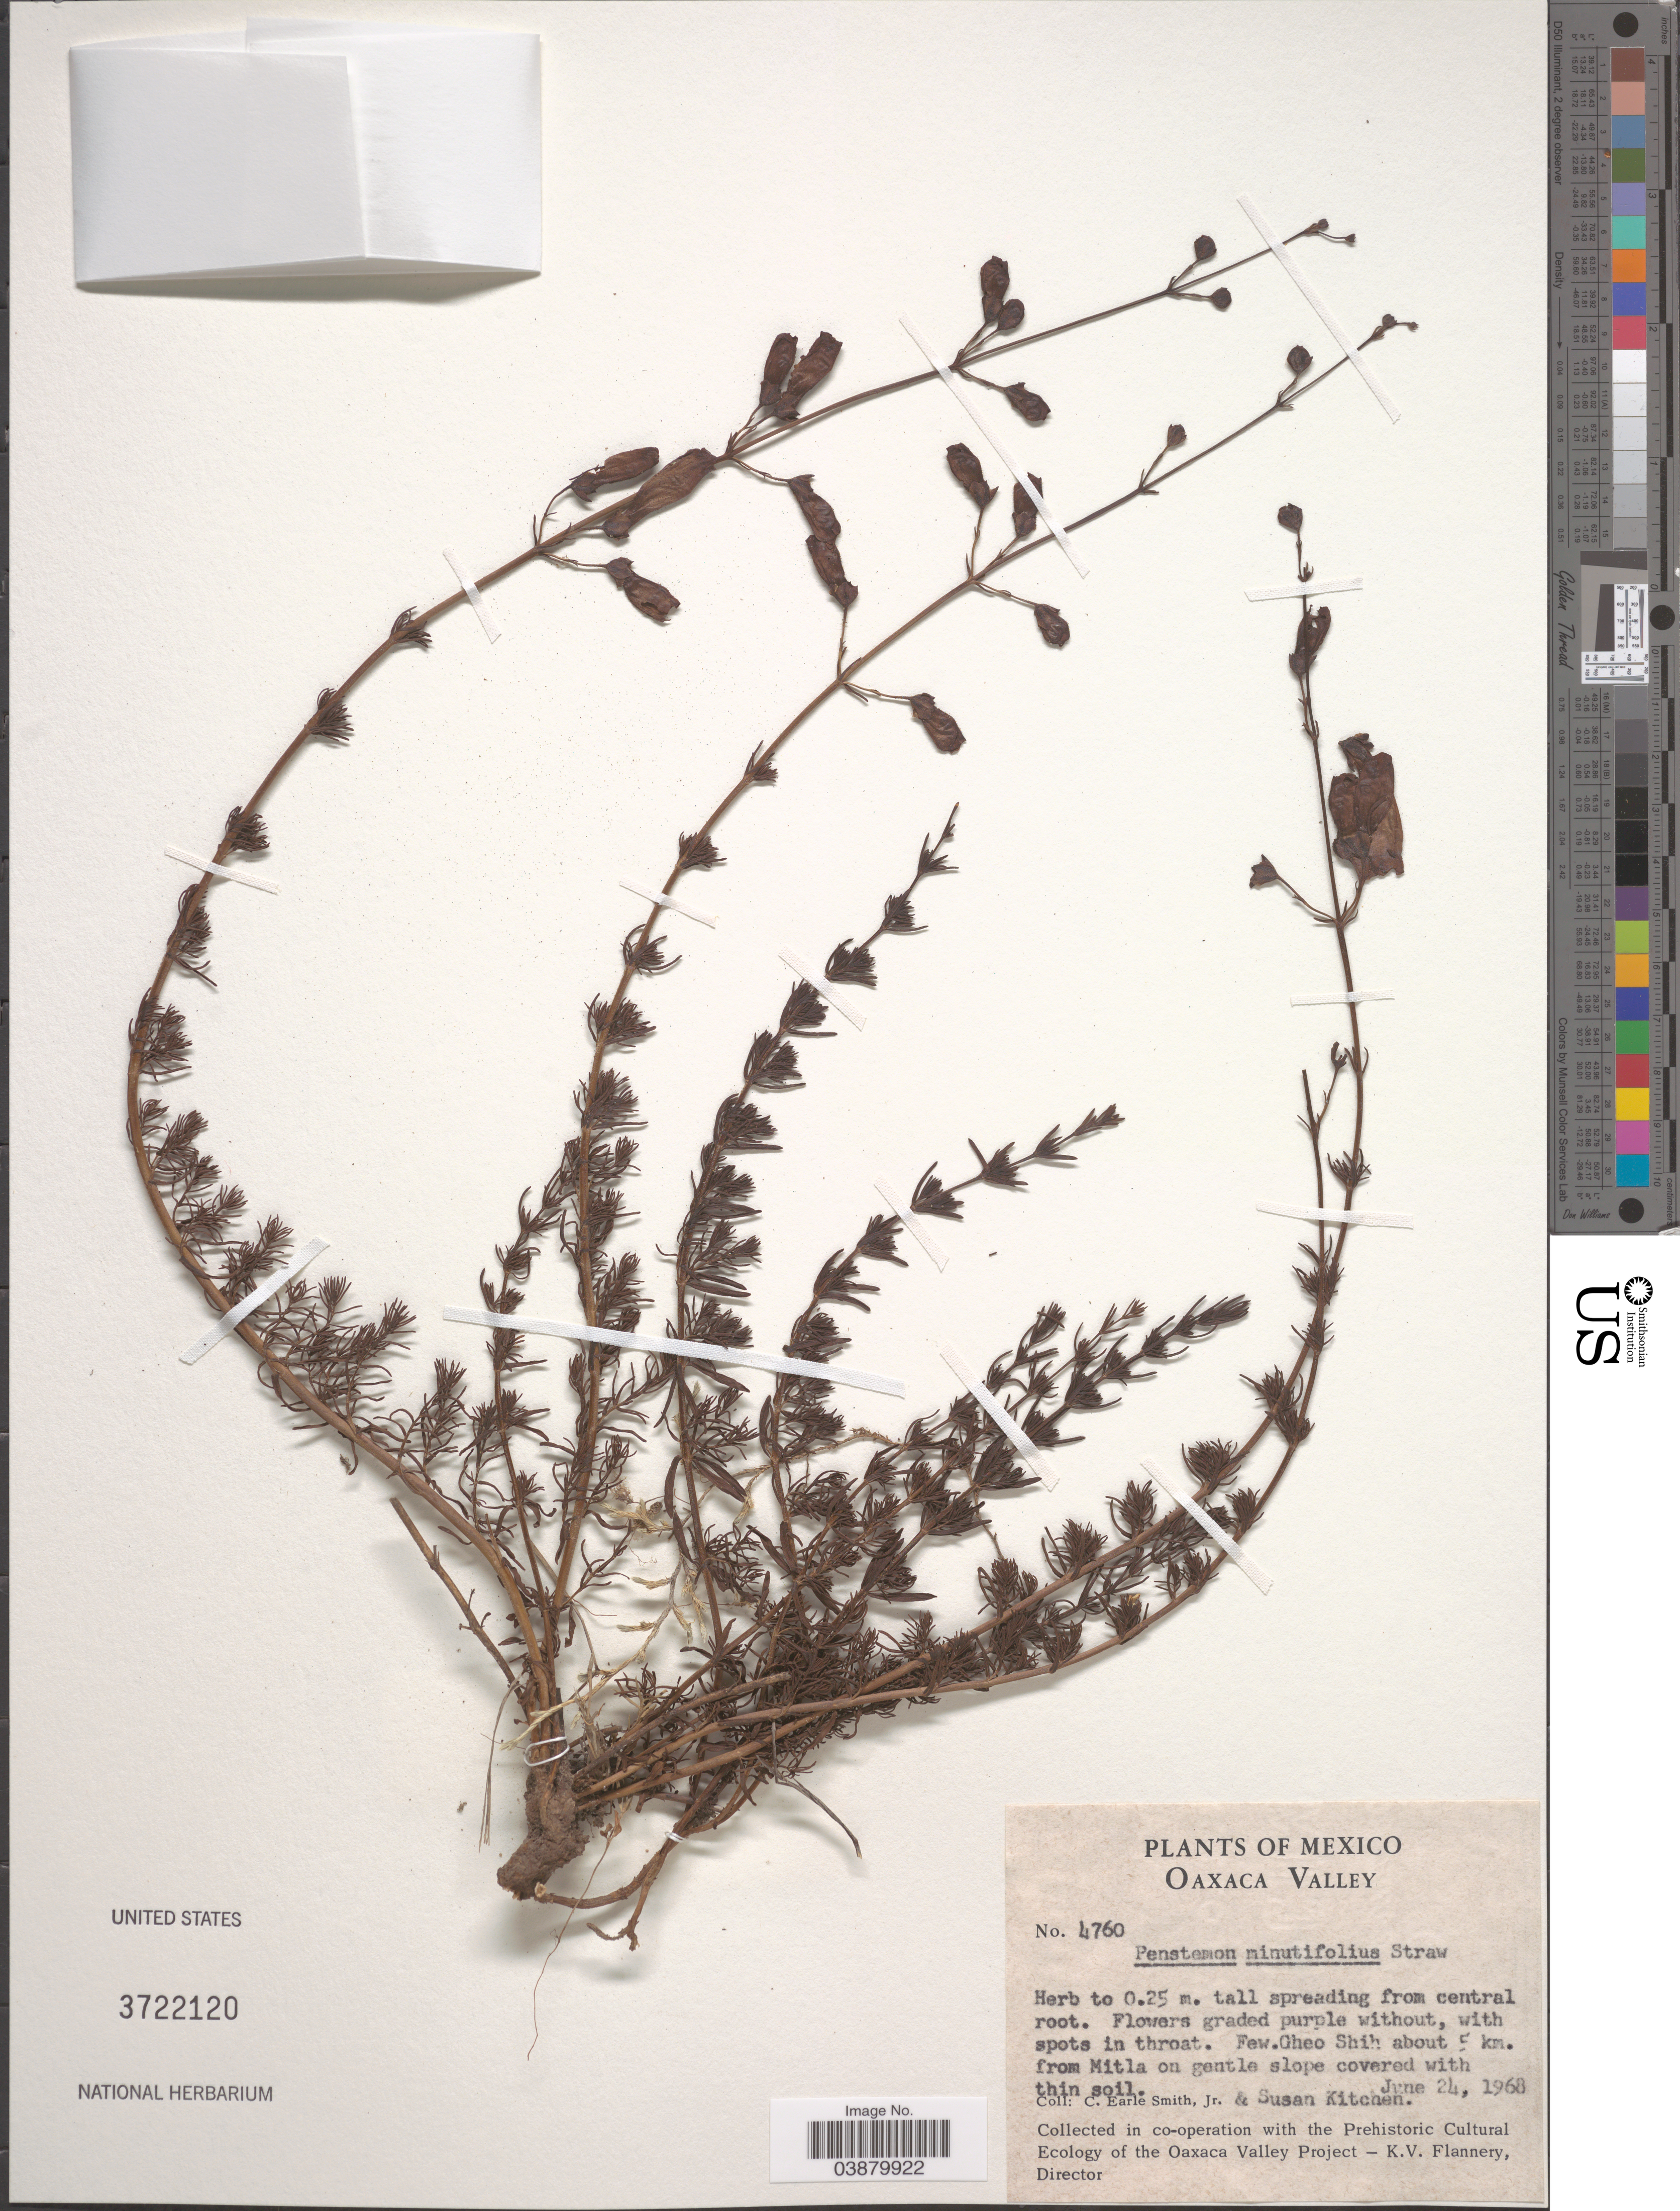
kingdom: Plantae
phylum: Tracheophyta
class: Magnoliopsida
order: Lamiales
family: Plantaginaceae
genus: Penstemon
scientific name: Penstemon minutifolius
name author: Straw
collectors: C. E. Smith Jr. & S. Kitchen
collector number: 4760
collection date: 1968-06-24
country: Mexico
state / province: Oaxaca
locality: Oaxaca Valley. Few. Gheo Shih about 5 km. from Mitla on gentle slope coverd with thin soil.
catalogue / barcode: US 3722120